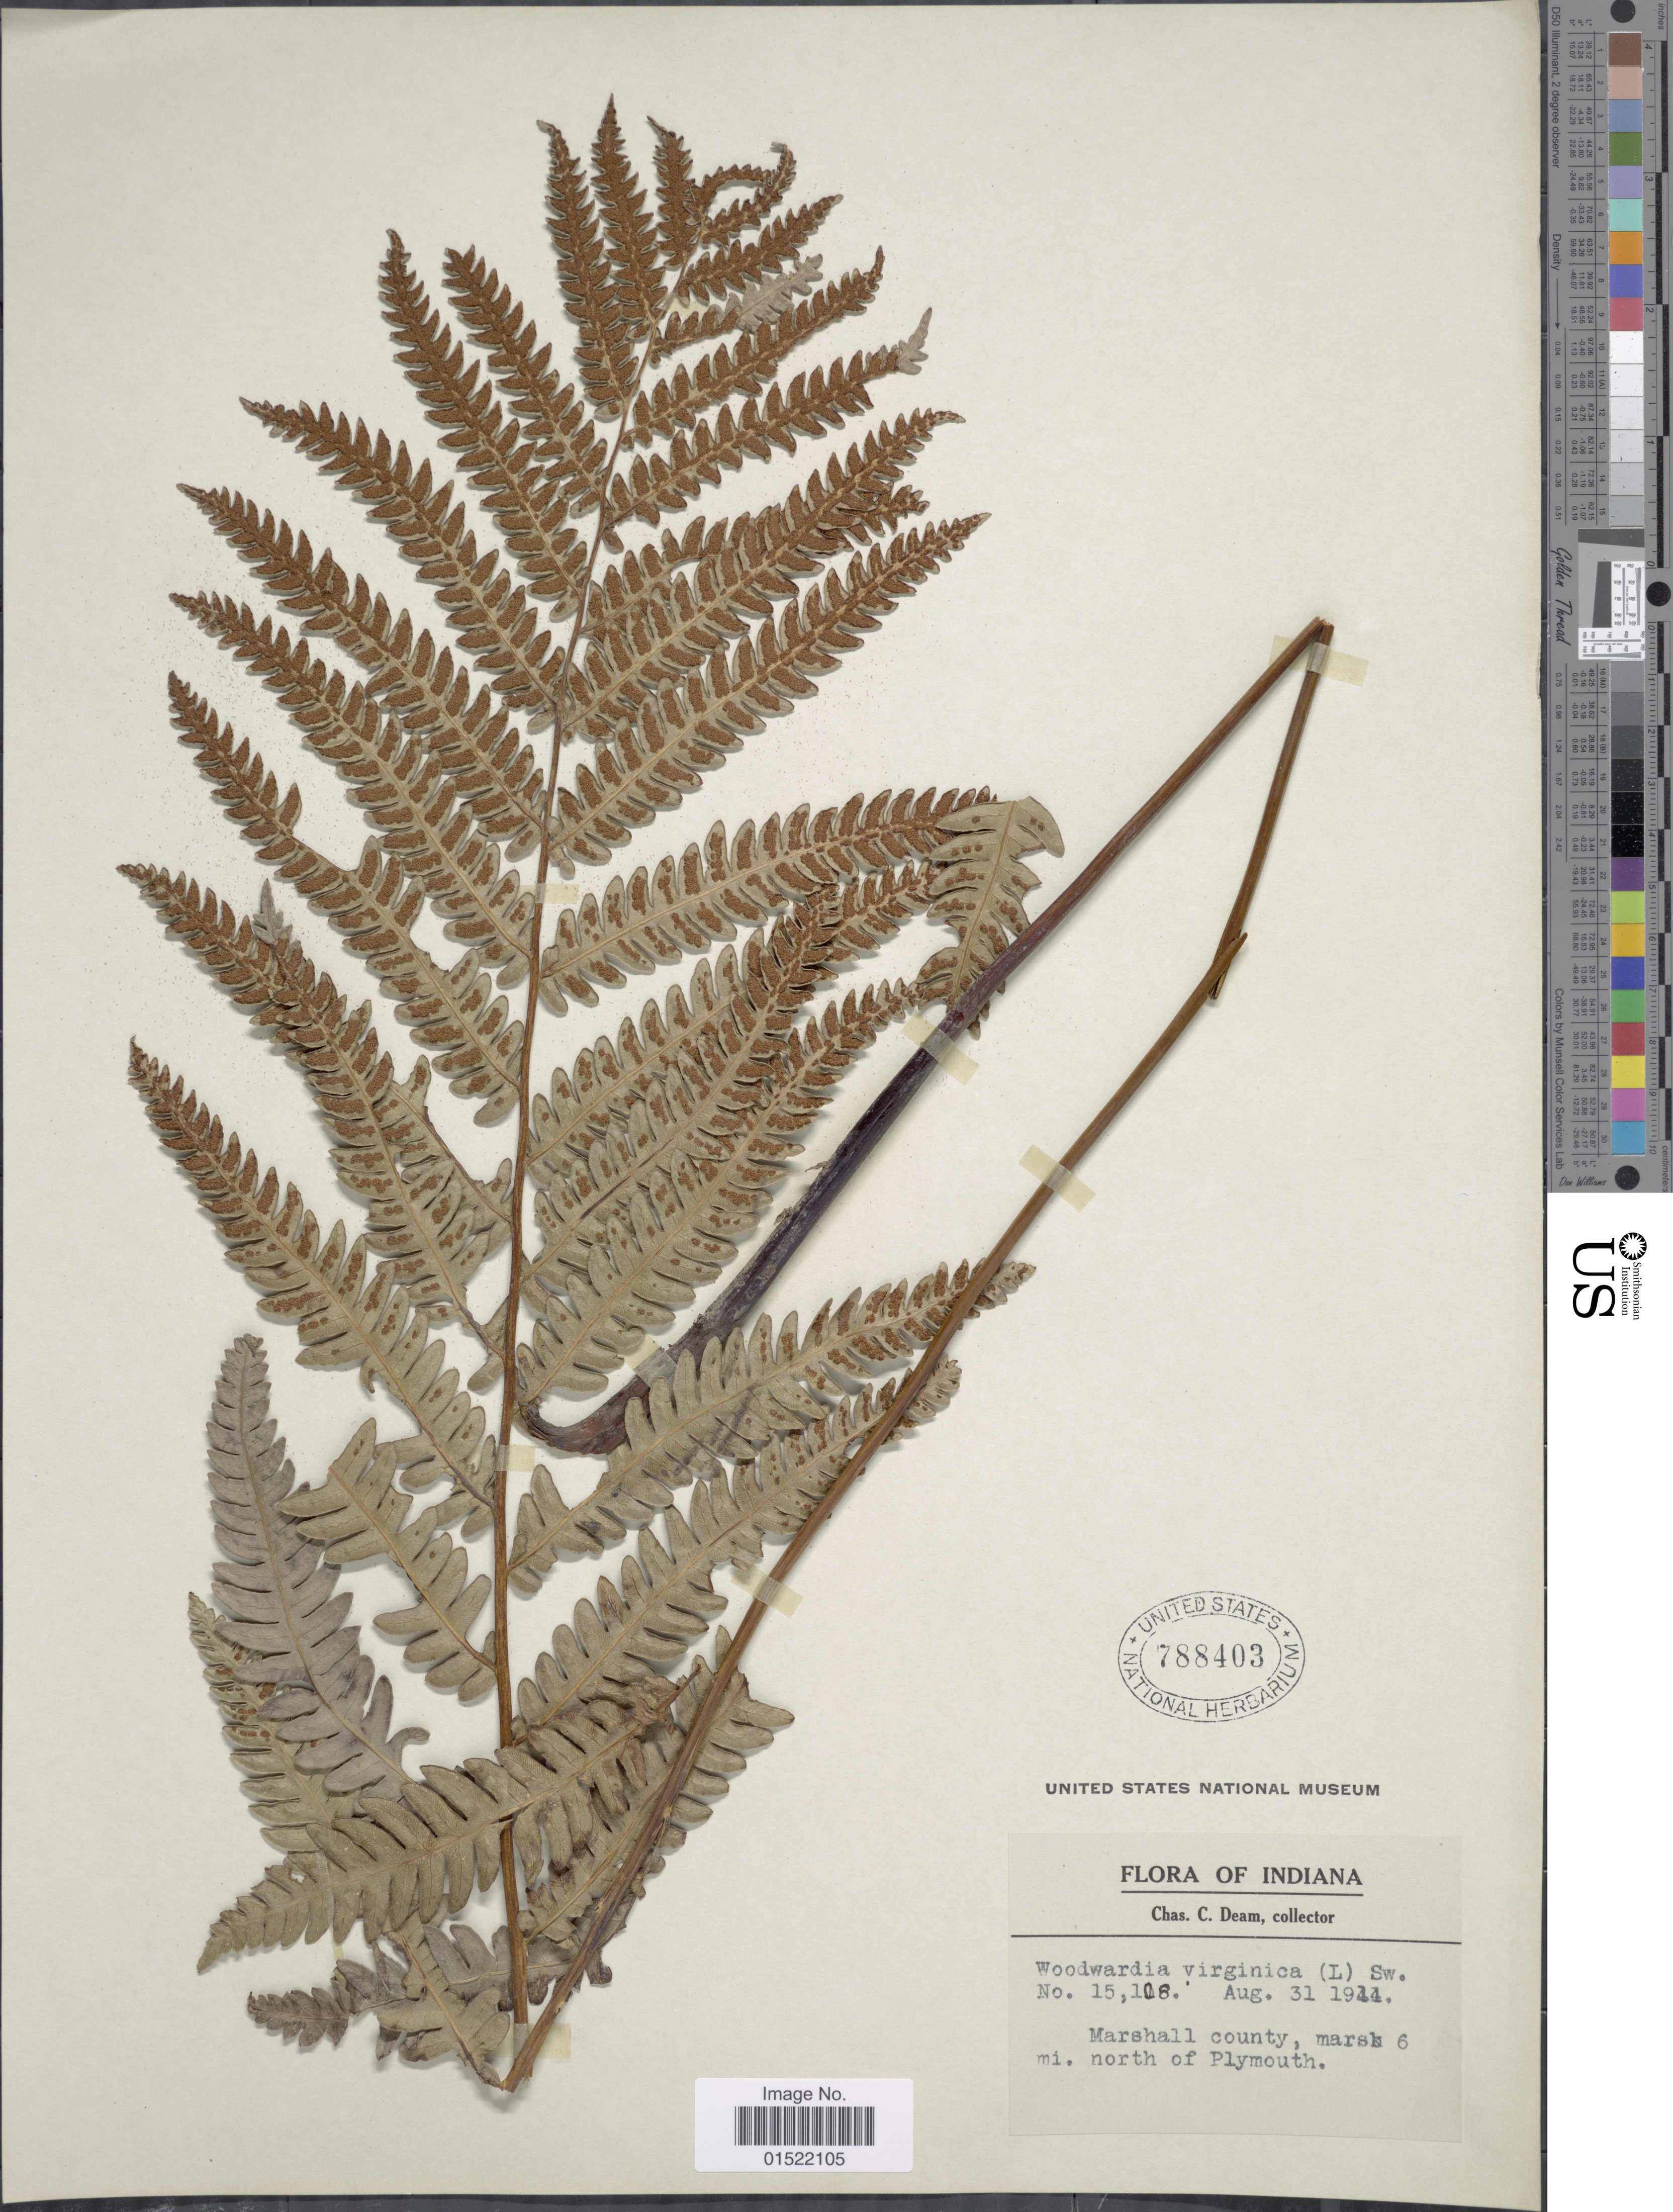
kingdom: Plantae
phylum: Tracheophyta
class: Polypodiopsida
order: Polypodiales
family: Blechnaceae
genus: Woodwardia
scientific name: Woodwardia virginica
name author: (L.) R.M. Sm.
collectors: C. C. Deam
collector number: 15106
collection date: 1911-08-31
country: United States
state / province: Indiana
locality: Marshall County, marsh 6 mi. north of Plymouth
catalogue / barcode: US 788403